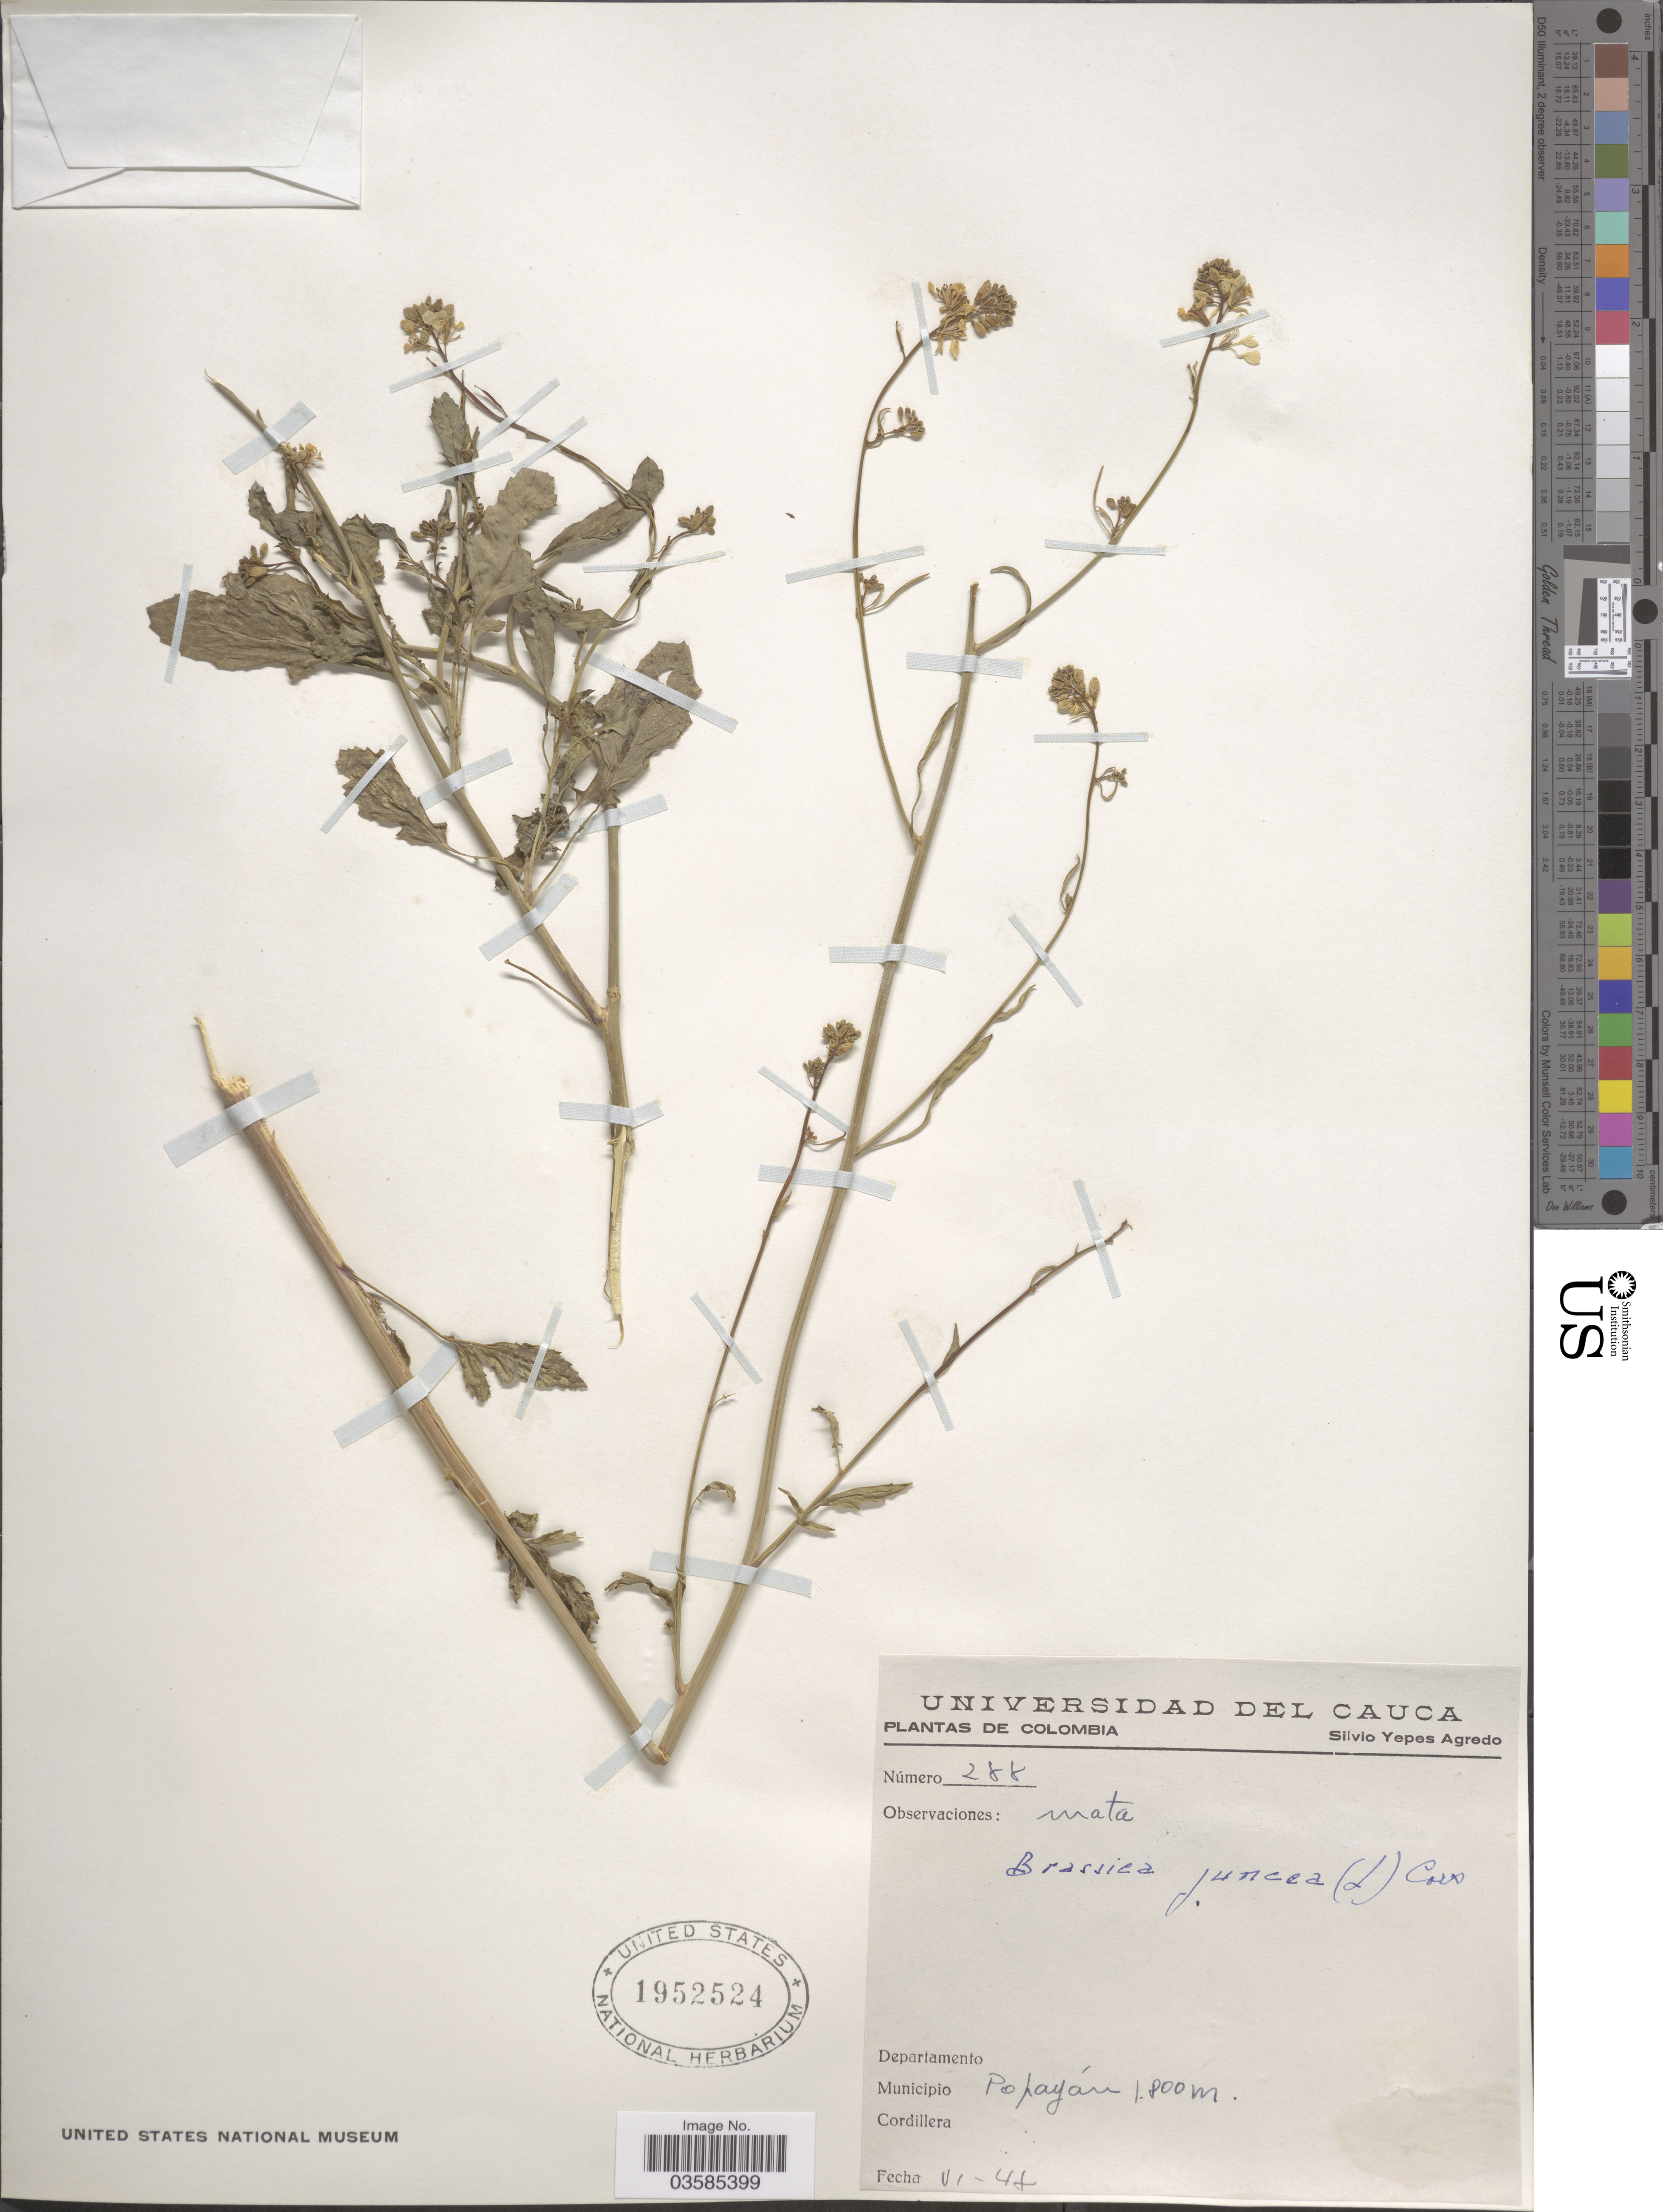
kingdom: Plantae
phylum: Tracheophyta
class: Magnoliopsida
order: Brassicales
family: Brassicaceae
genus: Brassica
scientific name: Brassica juncea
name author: (L.) Czern.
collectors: S. Yepes-Agredo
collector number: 288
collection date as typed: Transcribed d/m/y: /6/48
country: Colombia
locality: Municipio Popayán.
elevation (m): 1800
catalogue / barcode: US 1952524